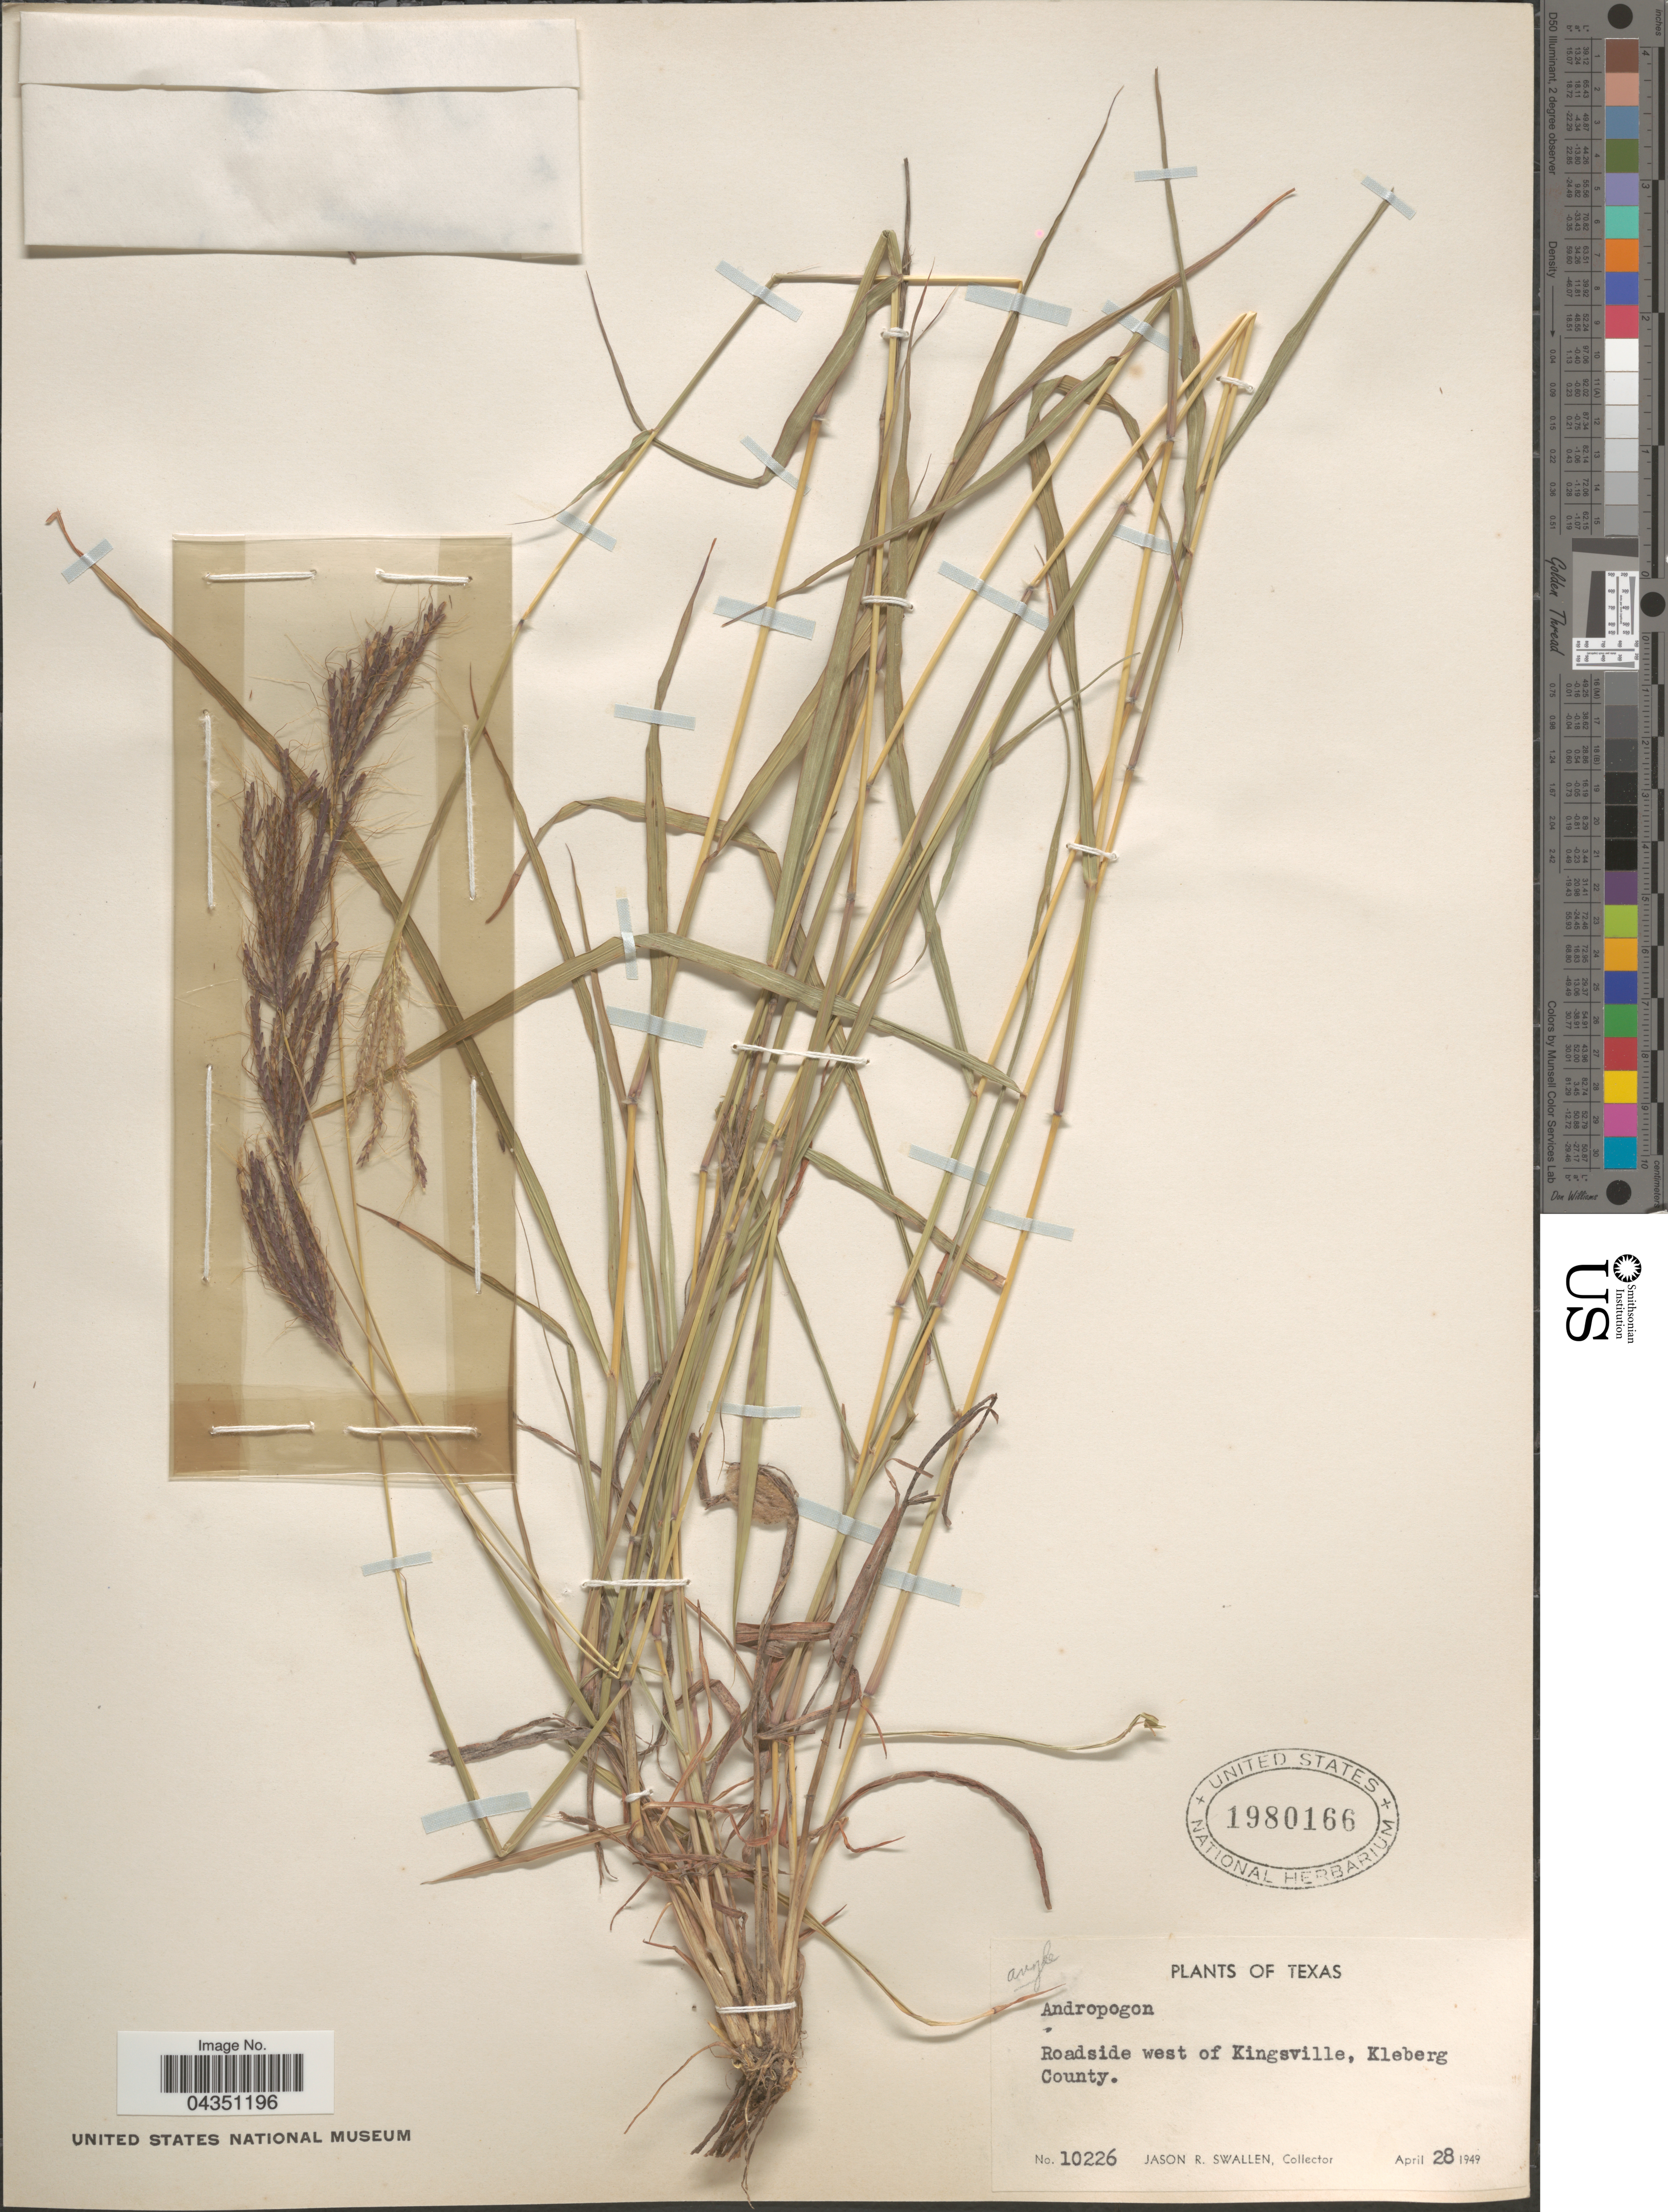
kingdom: Plantae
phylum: Tracheophyta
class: Liliopsida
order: Poales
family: Poaceae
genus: Dichanthium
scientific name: Dichanthium annulatum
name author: (Forssk.) Stapf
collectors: J. R. Swallen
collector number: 10226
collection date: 1949-04-28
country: United States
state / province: Texas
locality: Roadside west of Kingsville, Kleberg County.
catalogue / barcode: US 1980166